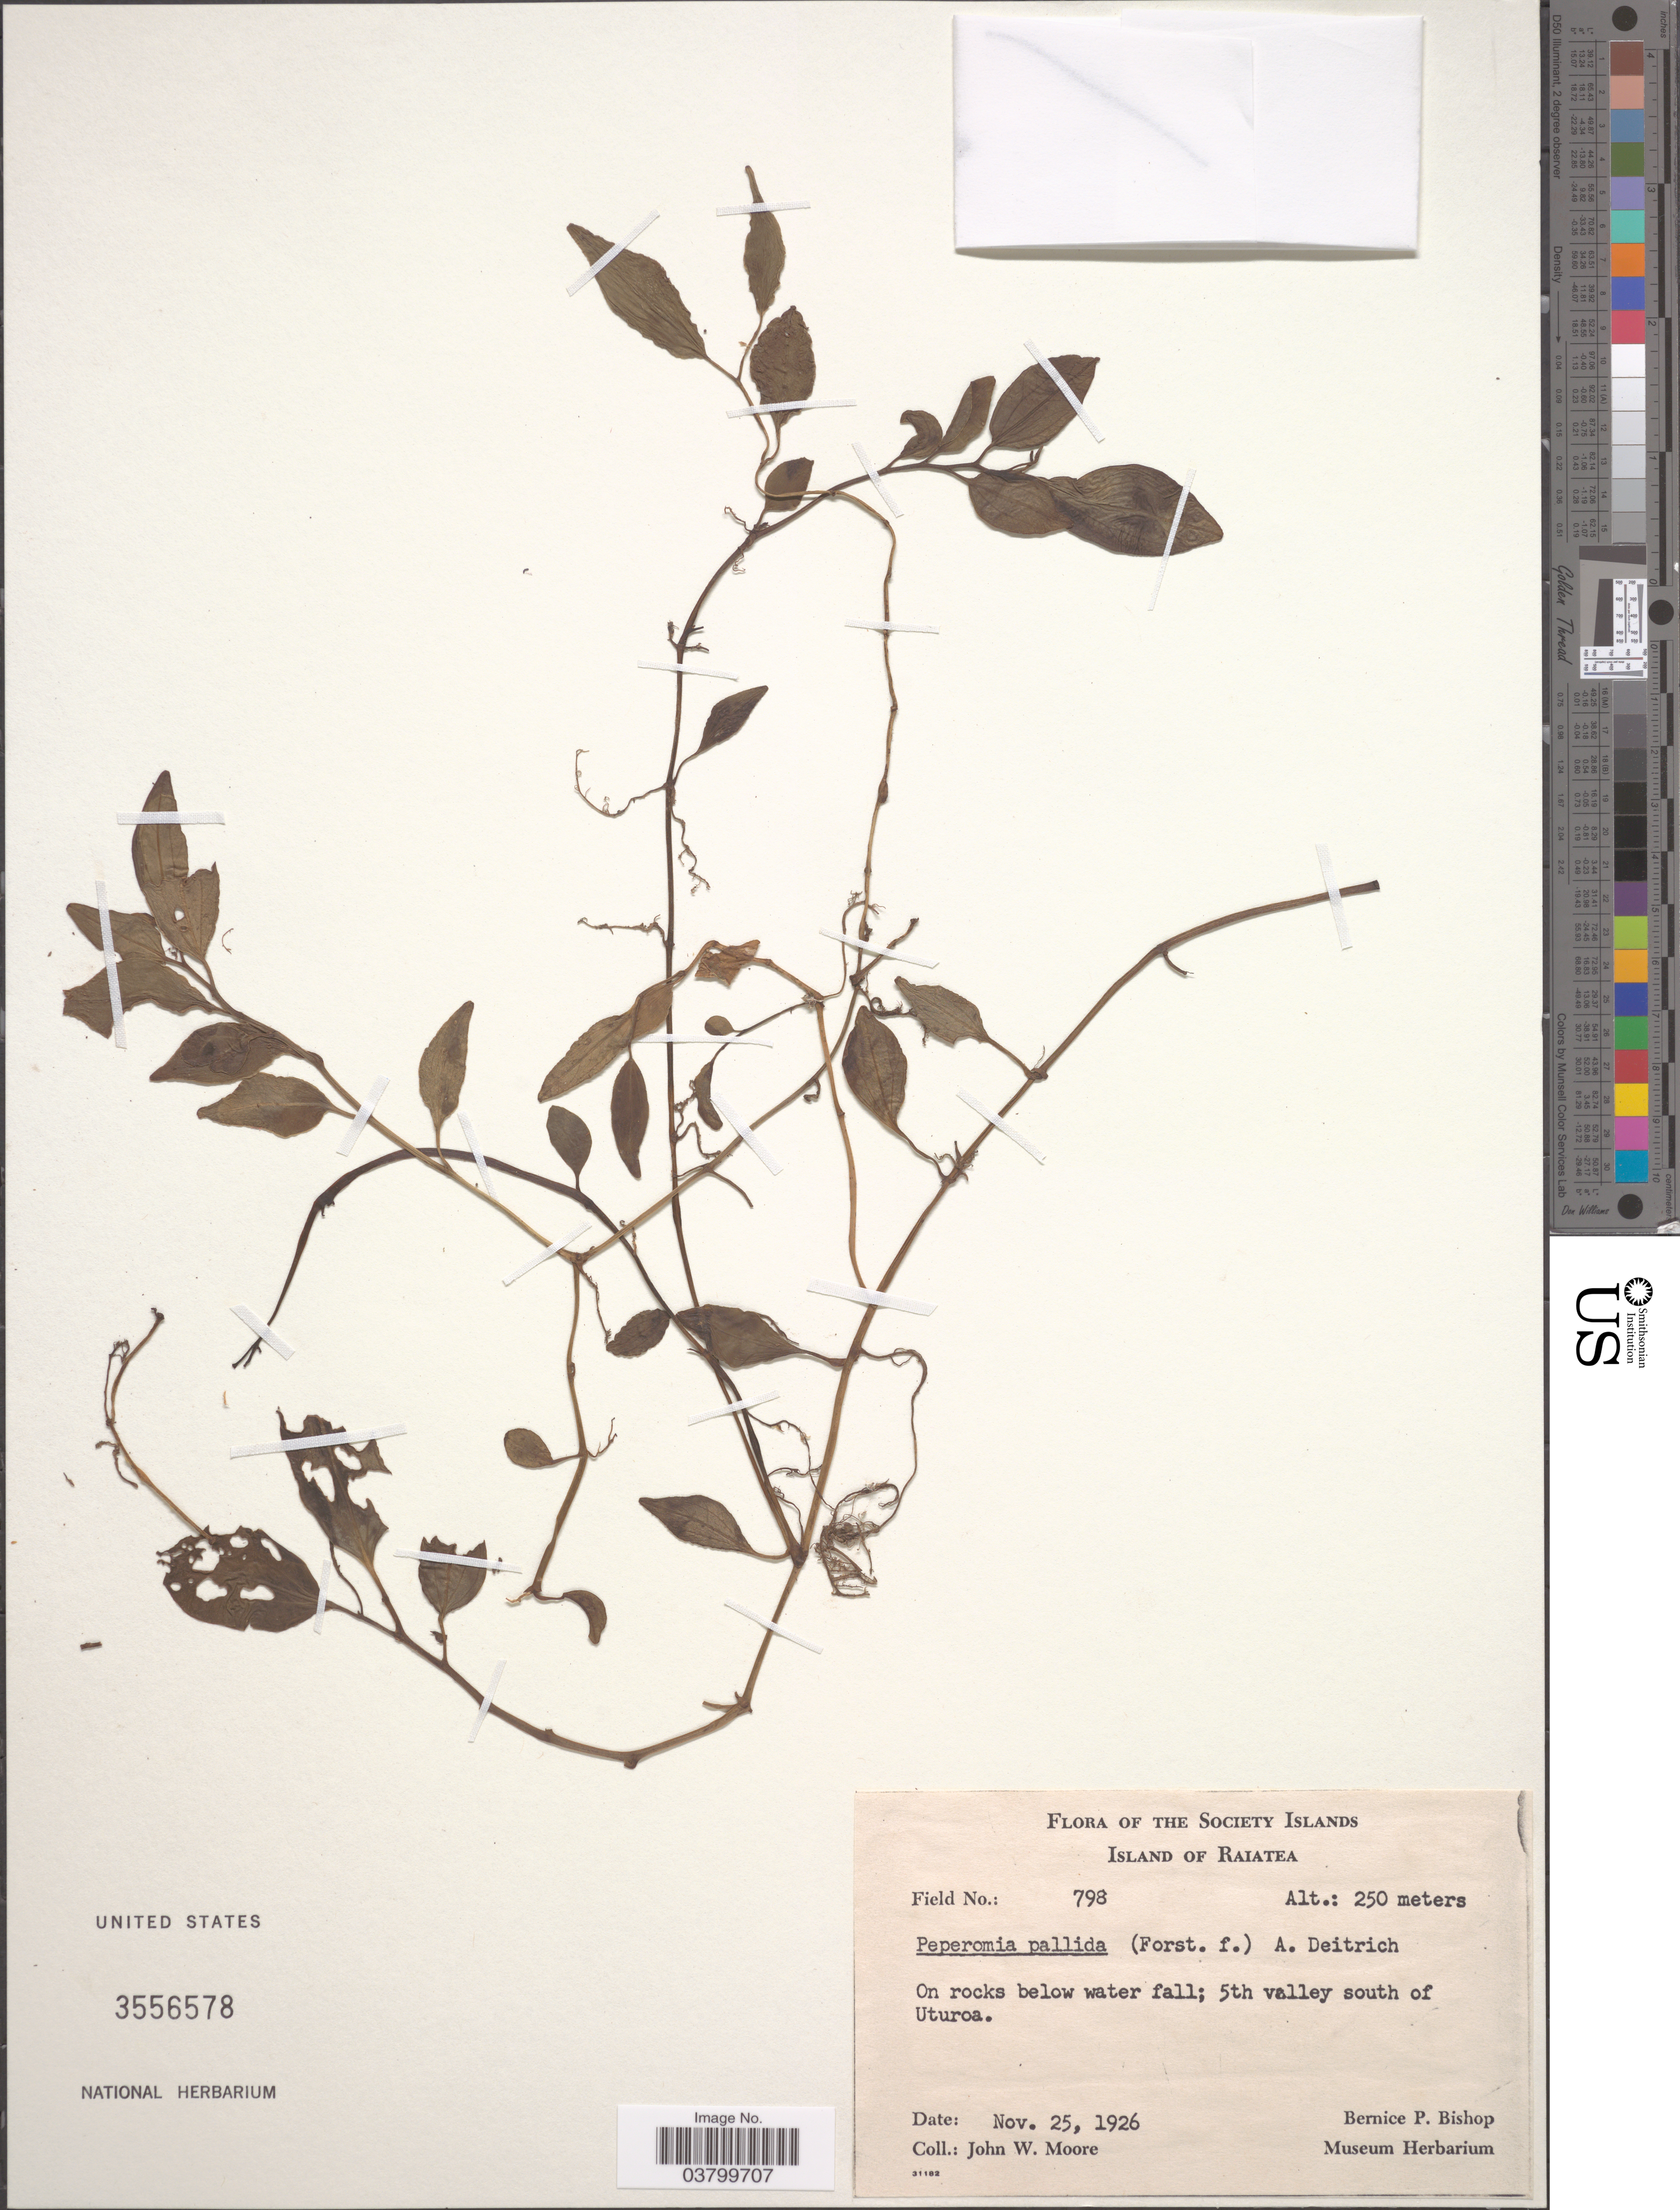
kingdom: Plantae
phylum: Tracheophyta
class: Magnoliopsida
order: Piperales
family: Piperaceae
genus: Peperomia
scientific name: Peperomia pallida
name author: (G. Forst.) Dietr.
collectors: J. Moore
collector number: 798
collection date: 1926-11-25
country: French Polynesia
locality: The Society Islands. Island of Raiatea. On rocks below water fall; 5th valley south of Uturoa.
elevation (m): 250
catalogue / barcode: US 3556578